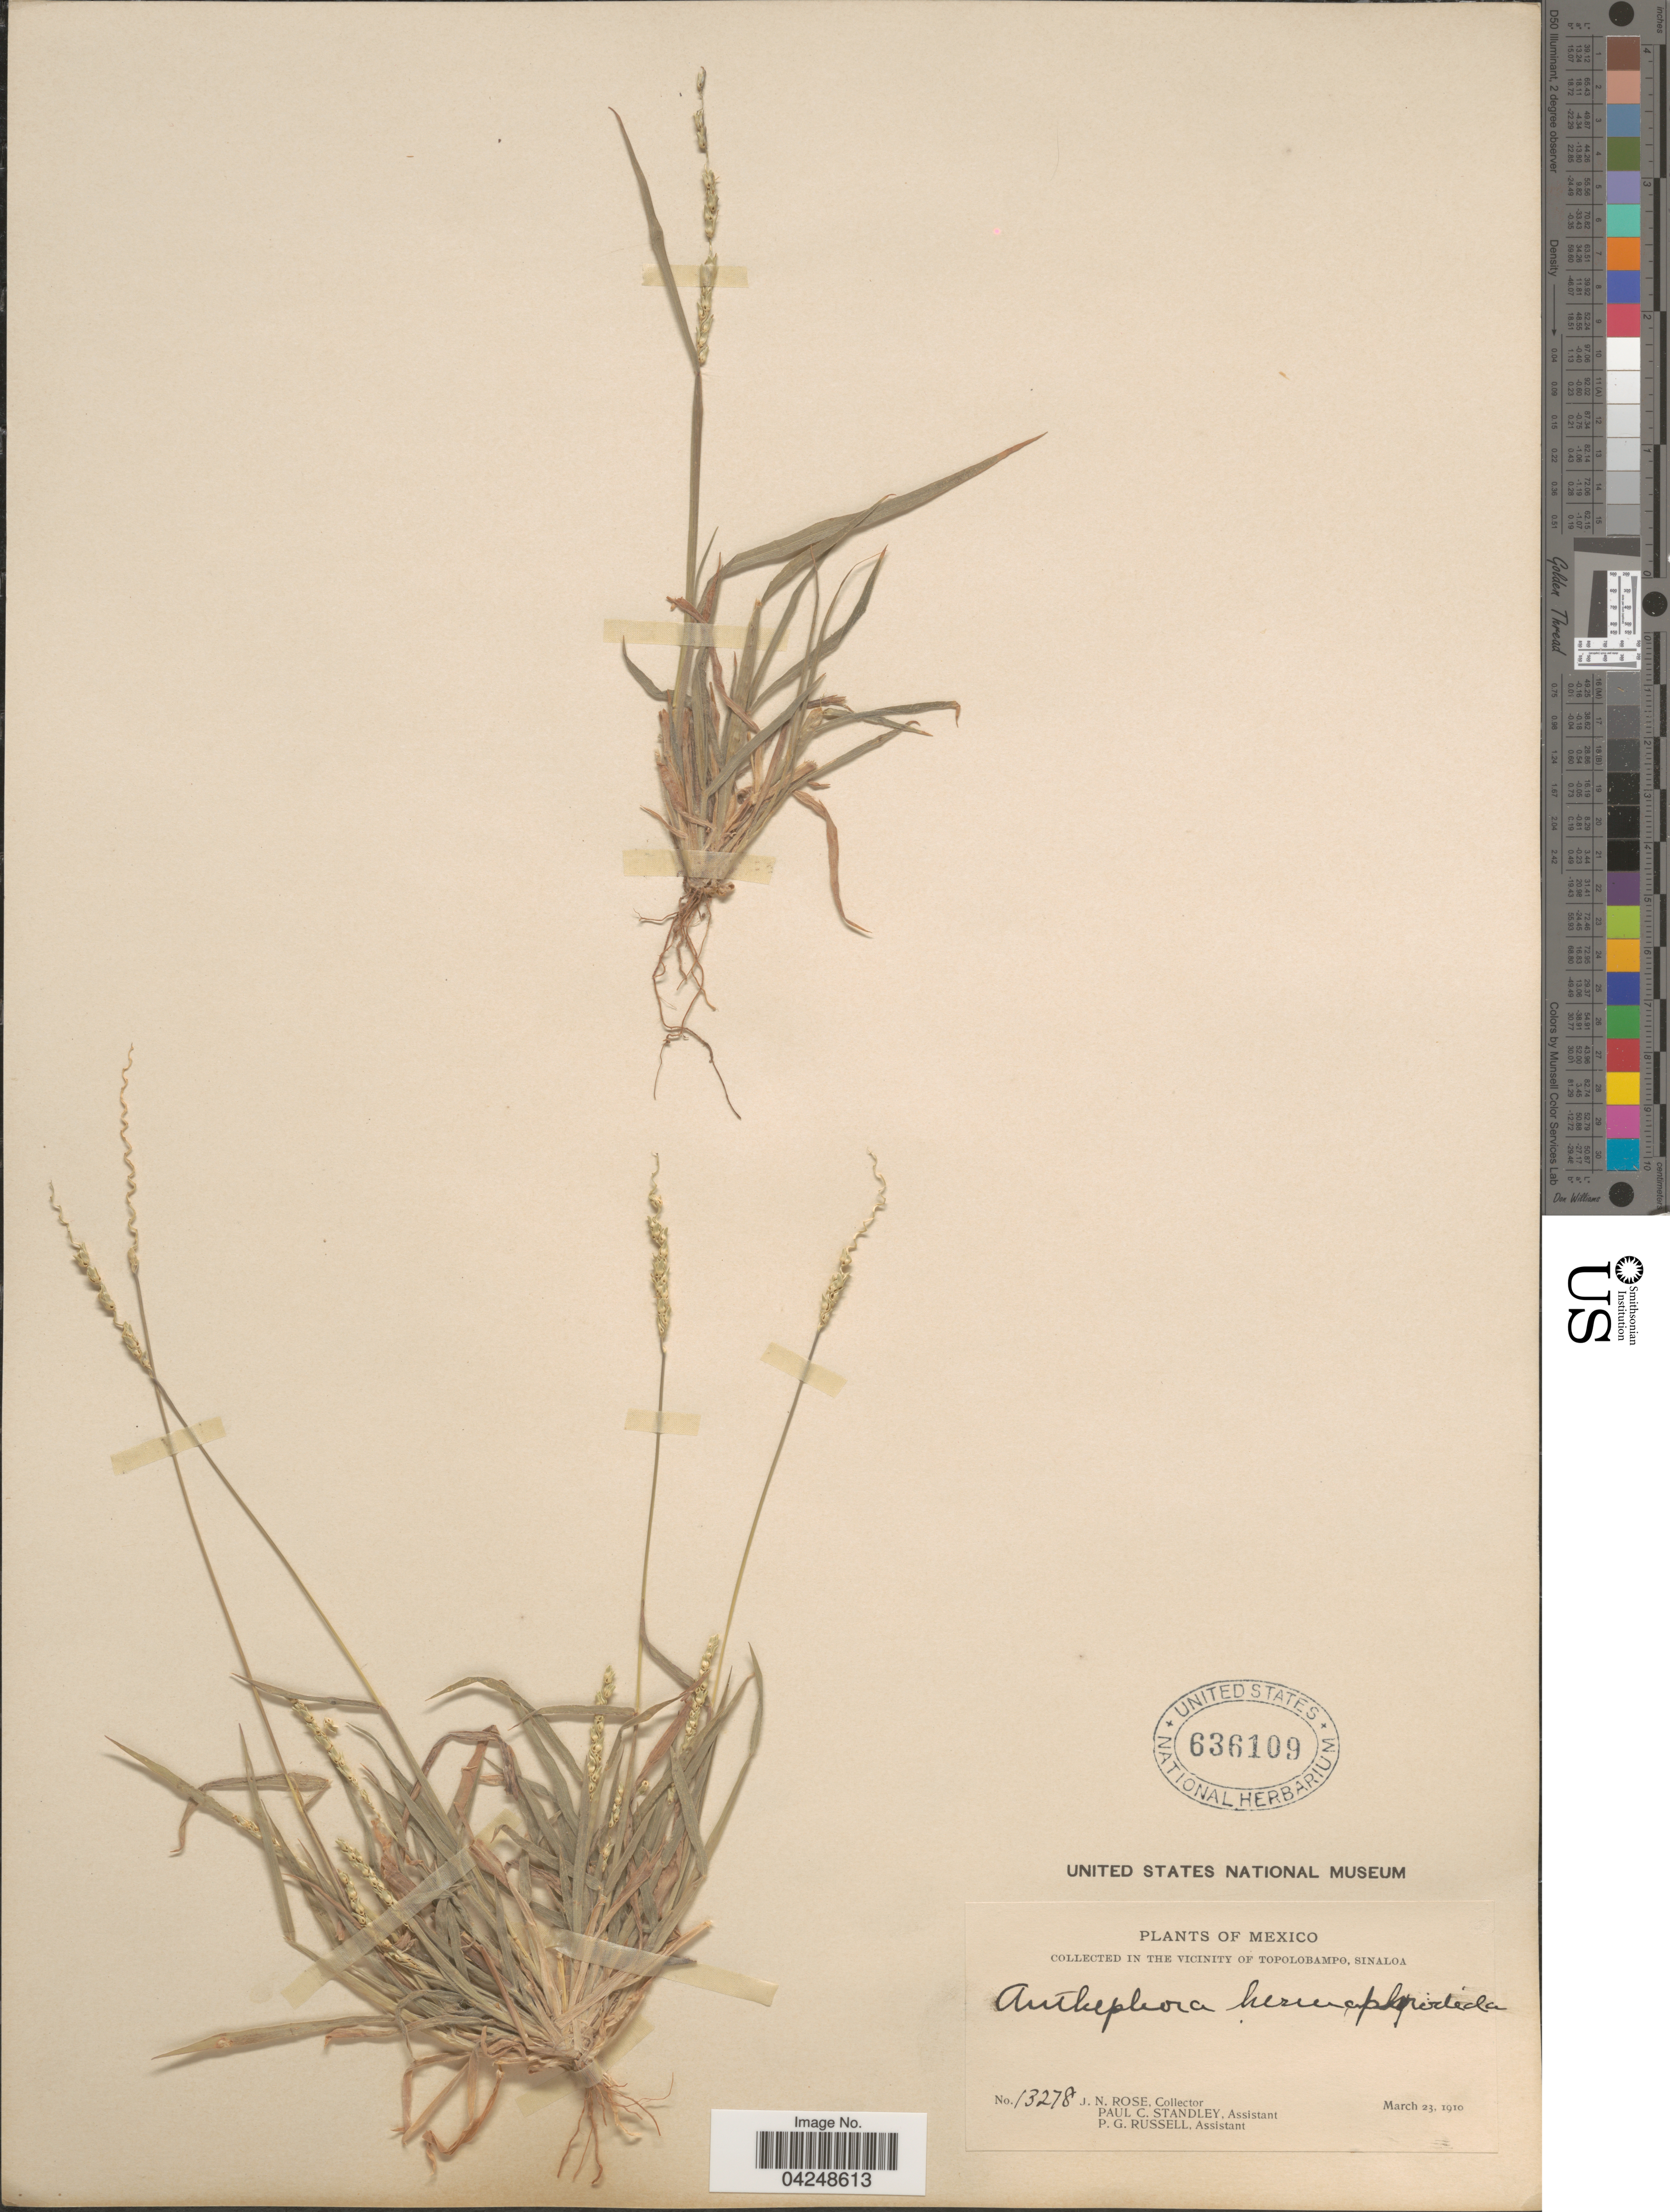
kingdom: Plantae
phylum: Tracheophyta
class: Liliopsida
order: Poales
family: Poaceae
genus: Anthephora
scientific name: Anthephora hermaphrodita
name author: (L.) Kuntze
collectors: J. N. Rose, P. C. Standley & P. G. Russell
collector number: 13278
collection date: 1910-03-23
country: Mexico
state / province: Sinaloa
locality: In the vicinity of Topolobampo.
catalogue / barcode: US 636109